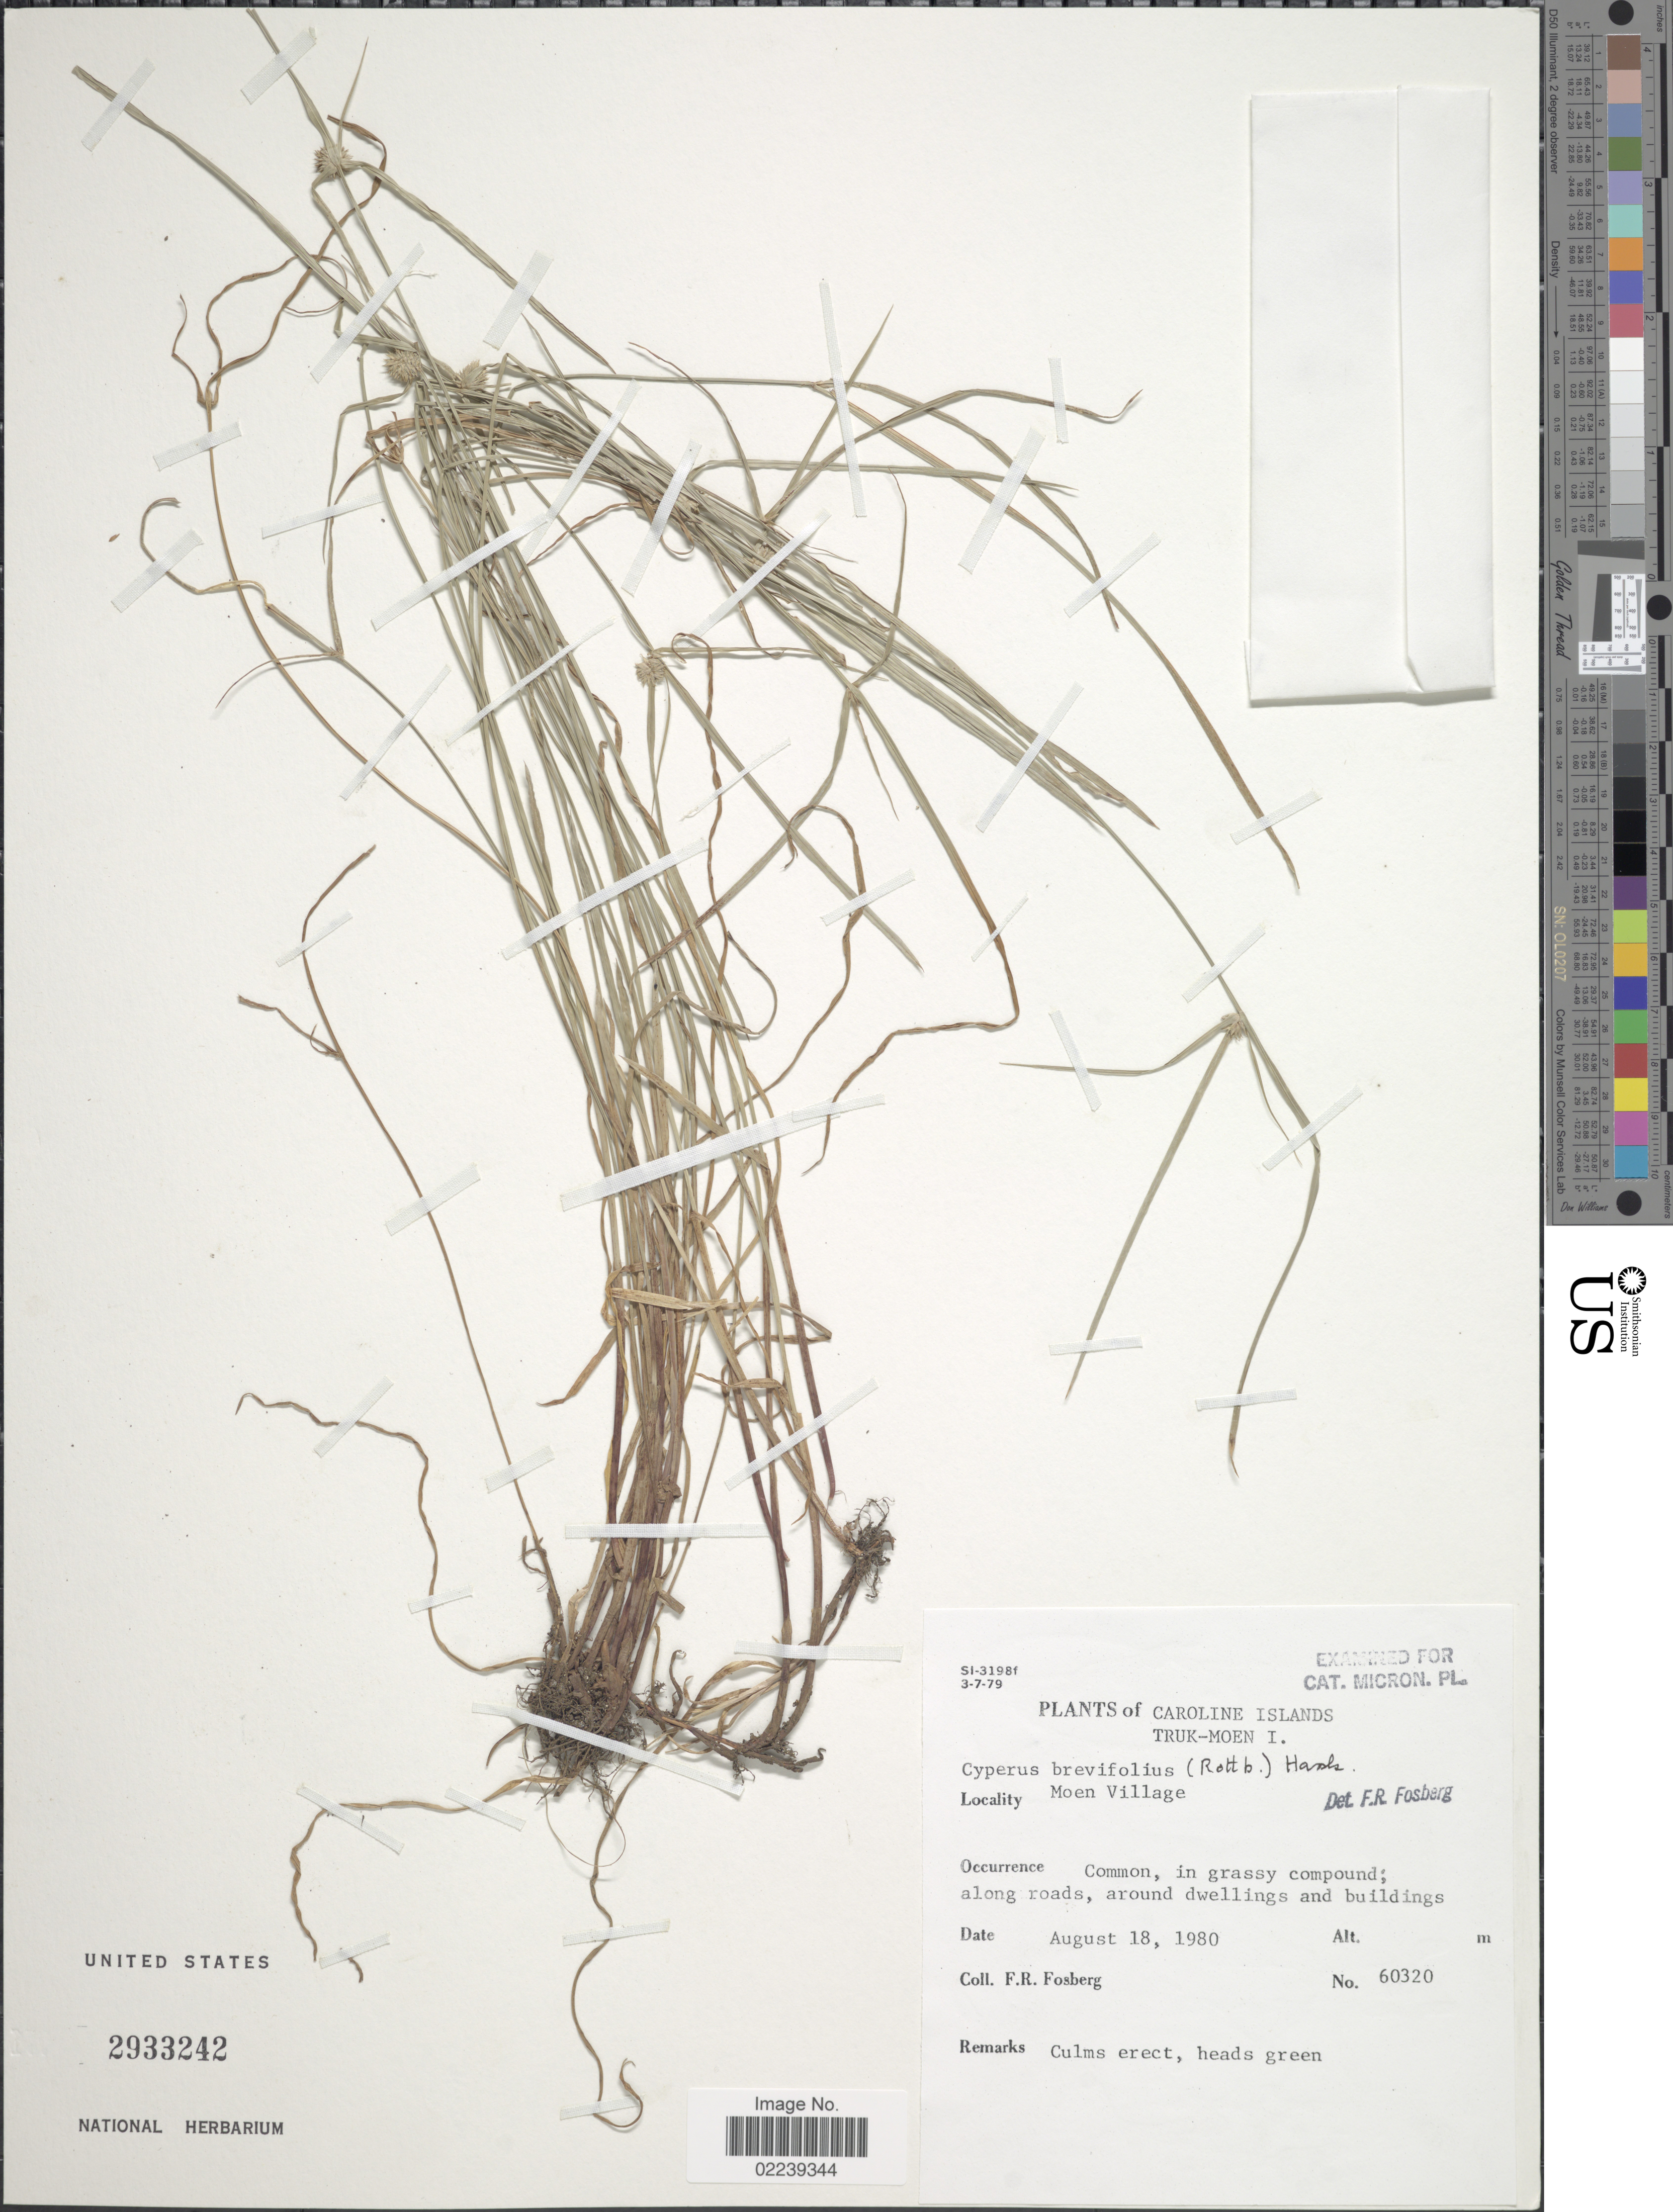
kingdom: Plantae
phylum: Tracheophyta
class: Liliopsida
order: Poales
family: Cyperaceae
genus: Cyperus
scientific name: Cyperus brevifolius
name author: (Rottb.) Hassk.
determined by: Strong, M. T., (US), Smithsonian Institution - National Museum of Natural History (UNITED STATES)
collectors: F. R. Fosberg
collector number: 60320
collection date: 1980-08-18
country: Micronesia, Federated States of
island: Moen [Wono]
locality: Caroline Islands, Truk-Moen I. Moen Village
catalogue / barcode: US 2933242